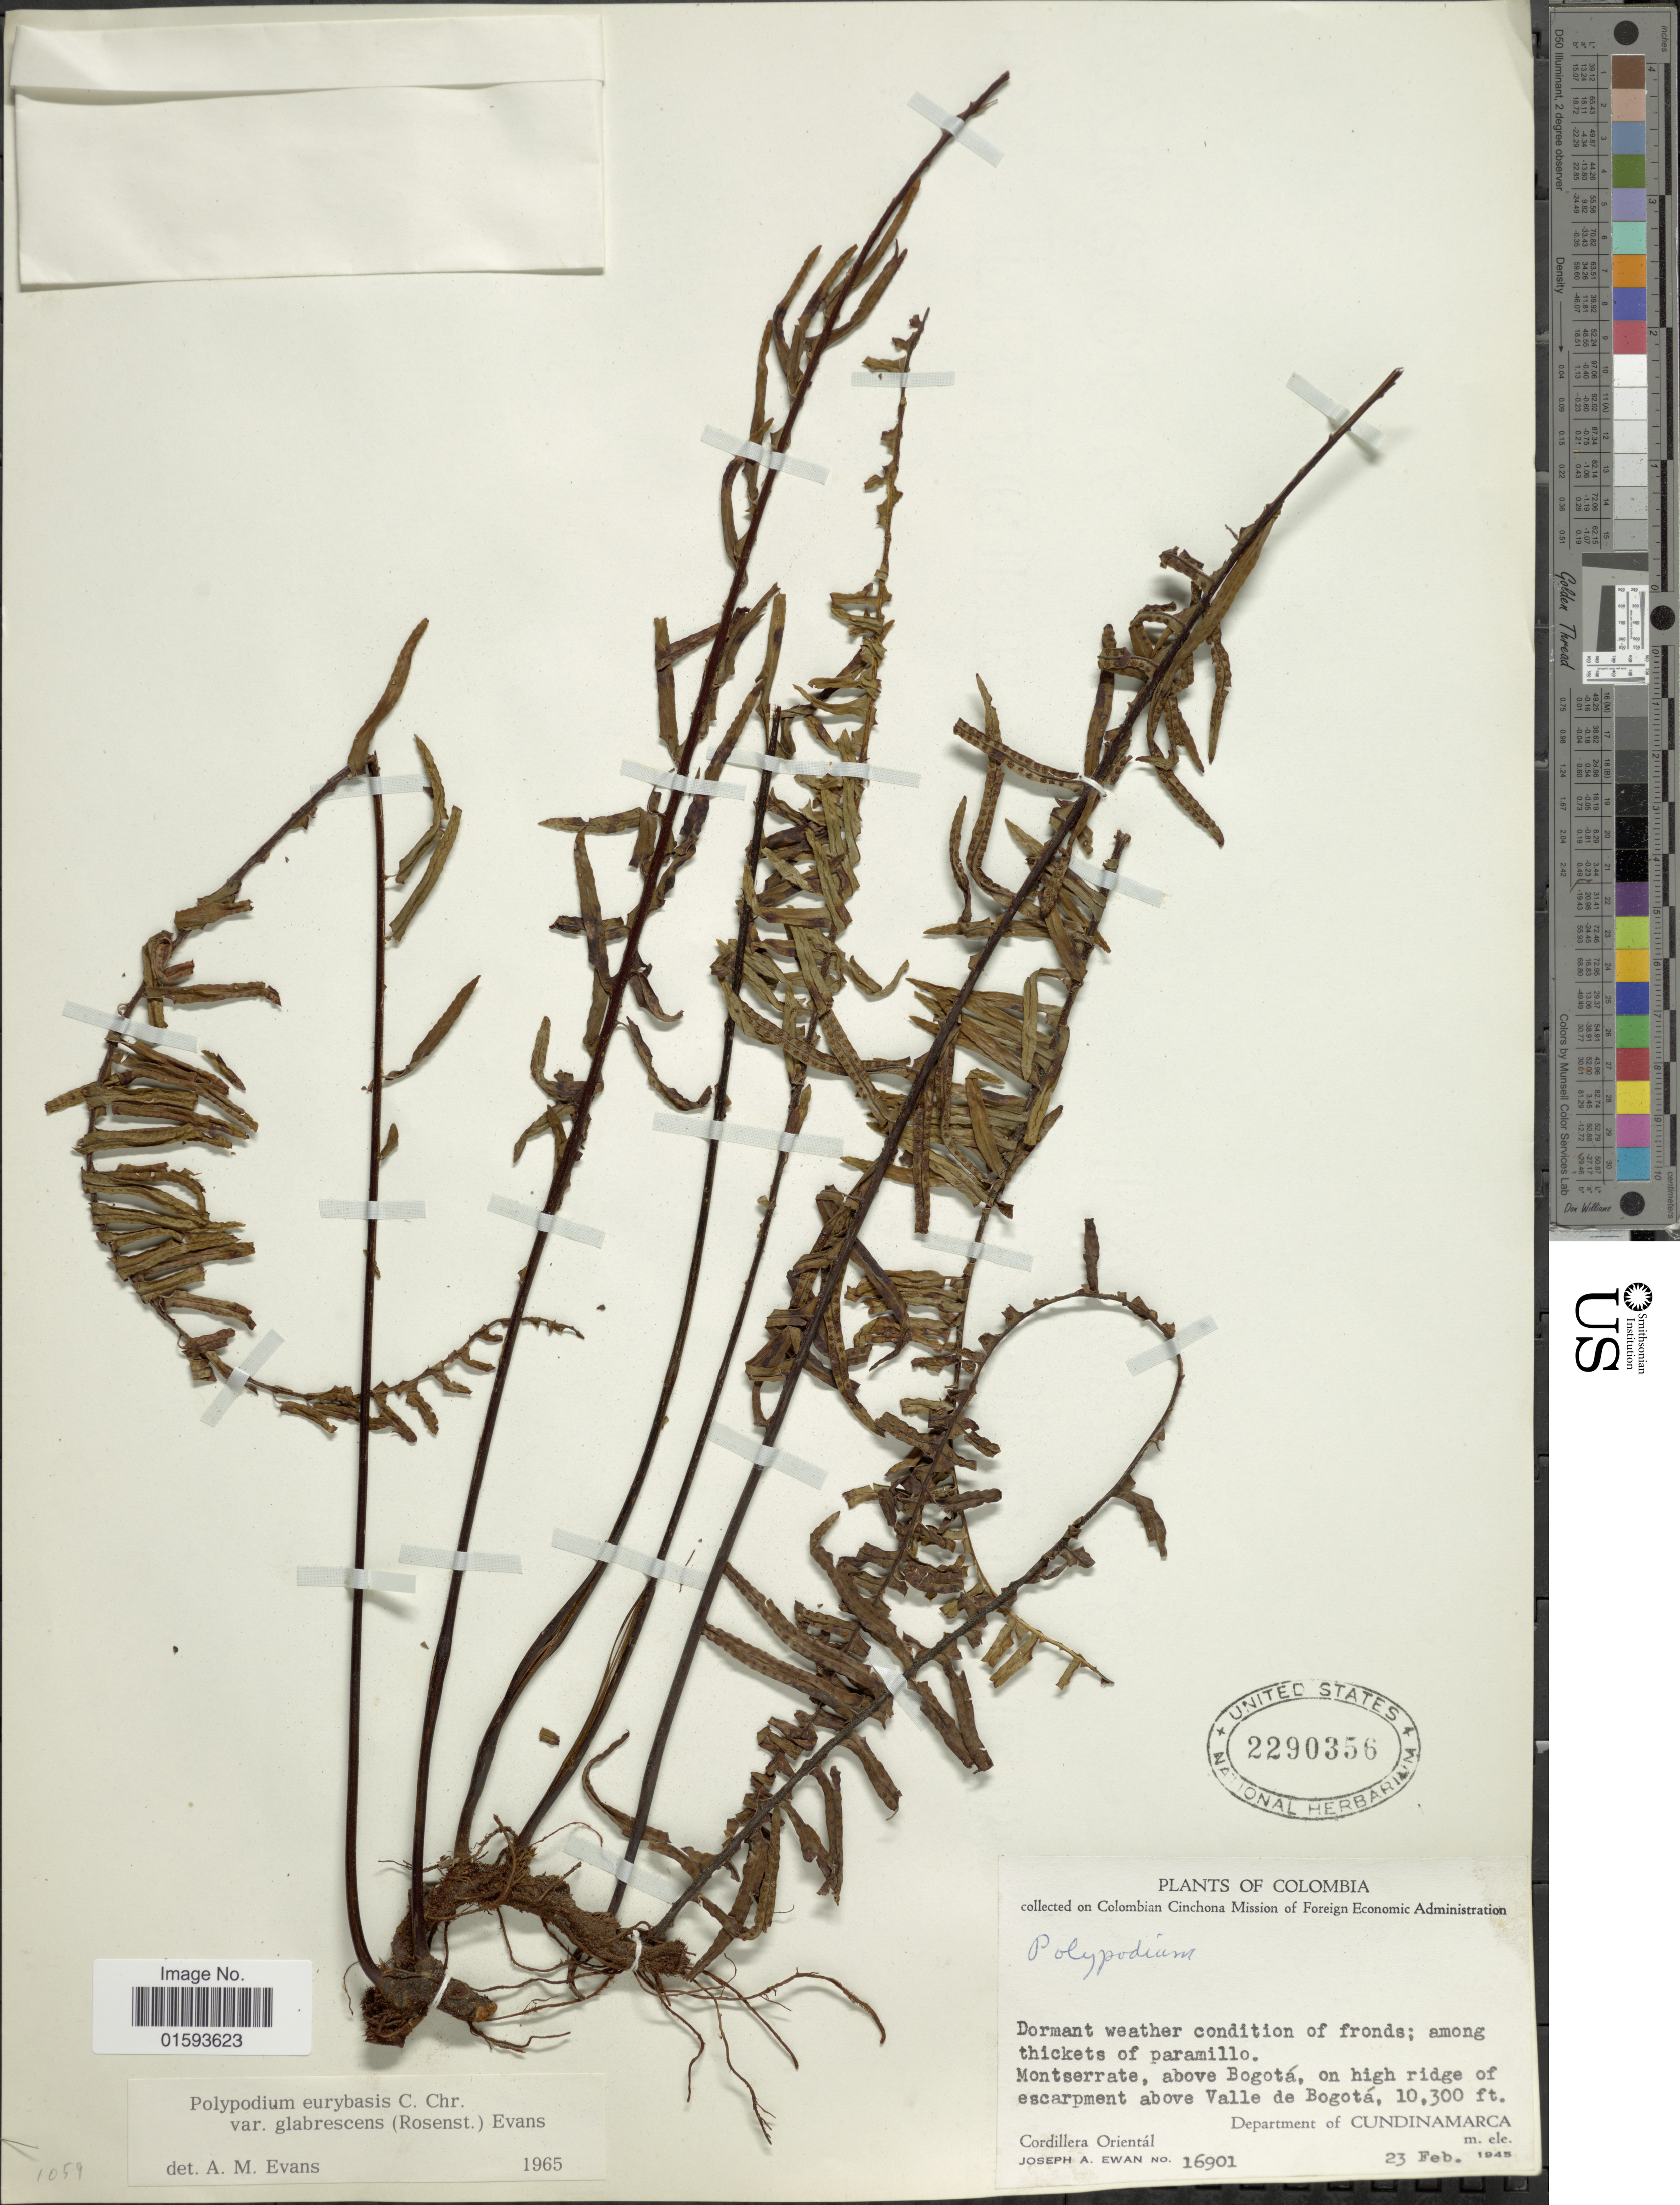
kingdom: Plantae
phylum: Tracheophyta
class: Polypodiopsida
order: Polypodiales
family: Polypodiaceae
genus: Pecluma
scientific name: Pecluma eurybasis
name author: (C. Chr.) M.G. Price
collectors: J. A. Ewan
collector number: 16901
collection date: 1945-02-23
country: Colombia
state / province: Cundinamarca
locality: Dormant weather condition of fronds; among thickets of paramillo. Montserrate, above Bogota, on high ridgje of escarpment above Valle de Bogota, Cordillera Oriental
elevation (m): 3139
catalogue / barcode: US 2290356